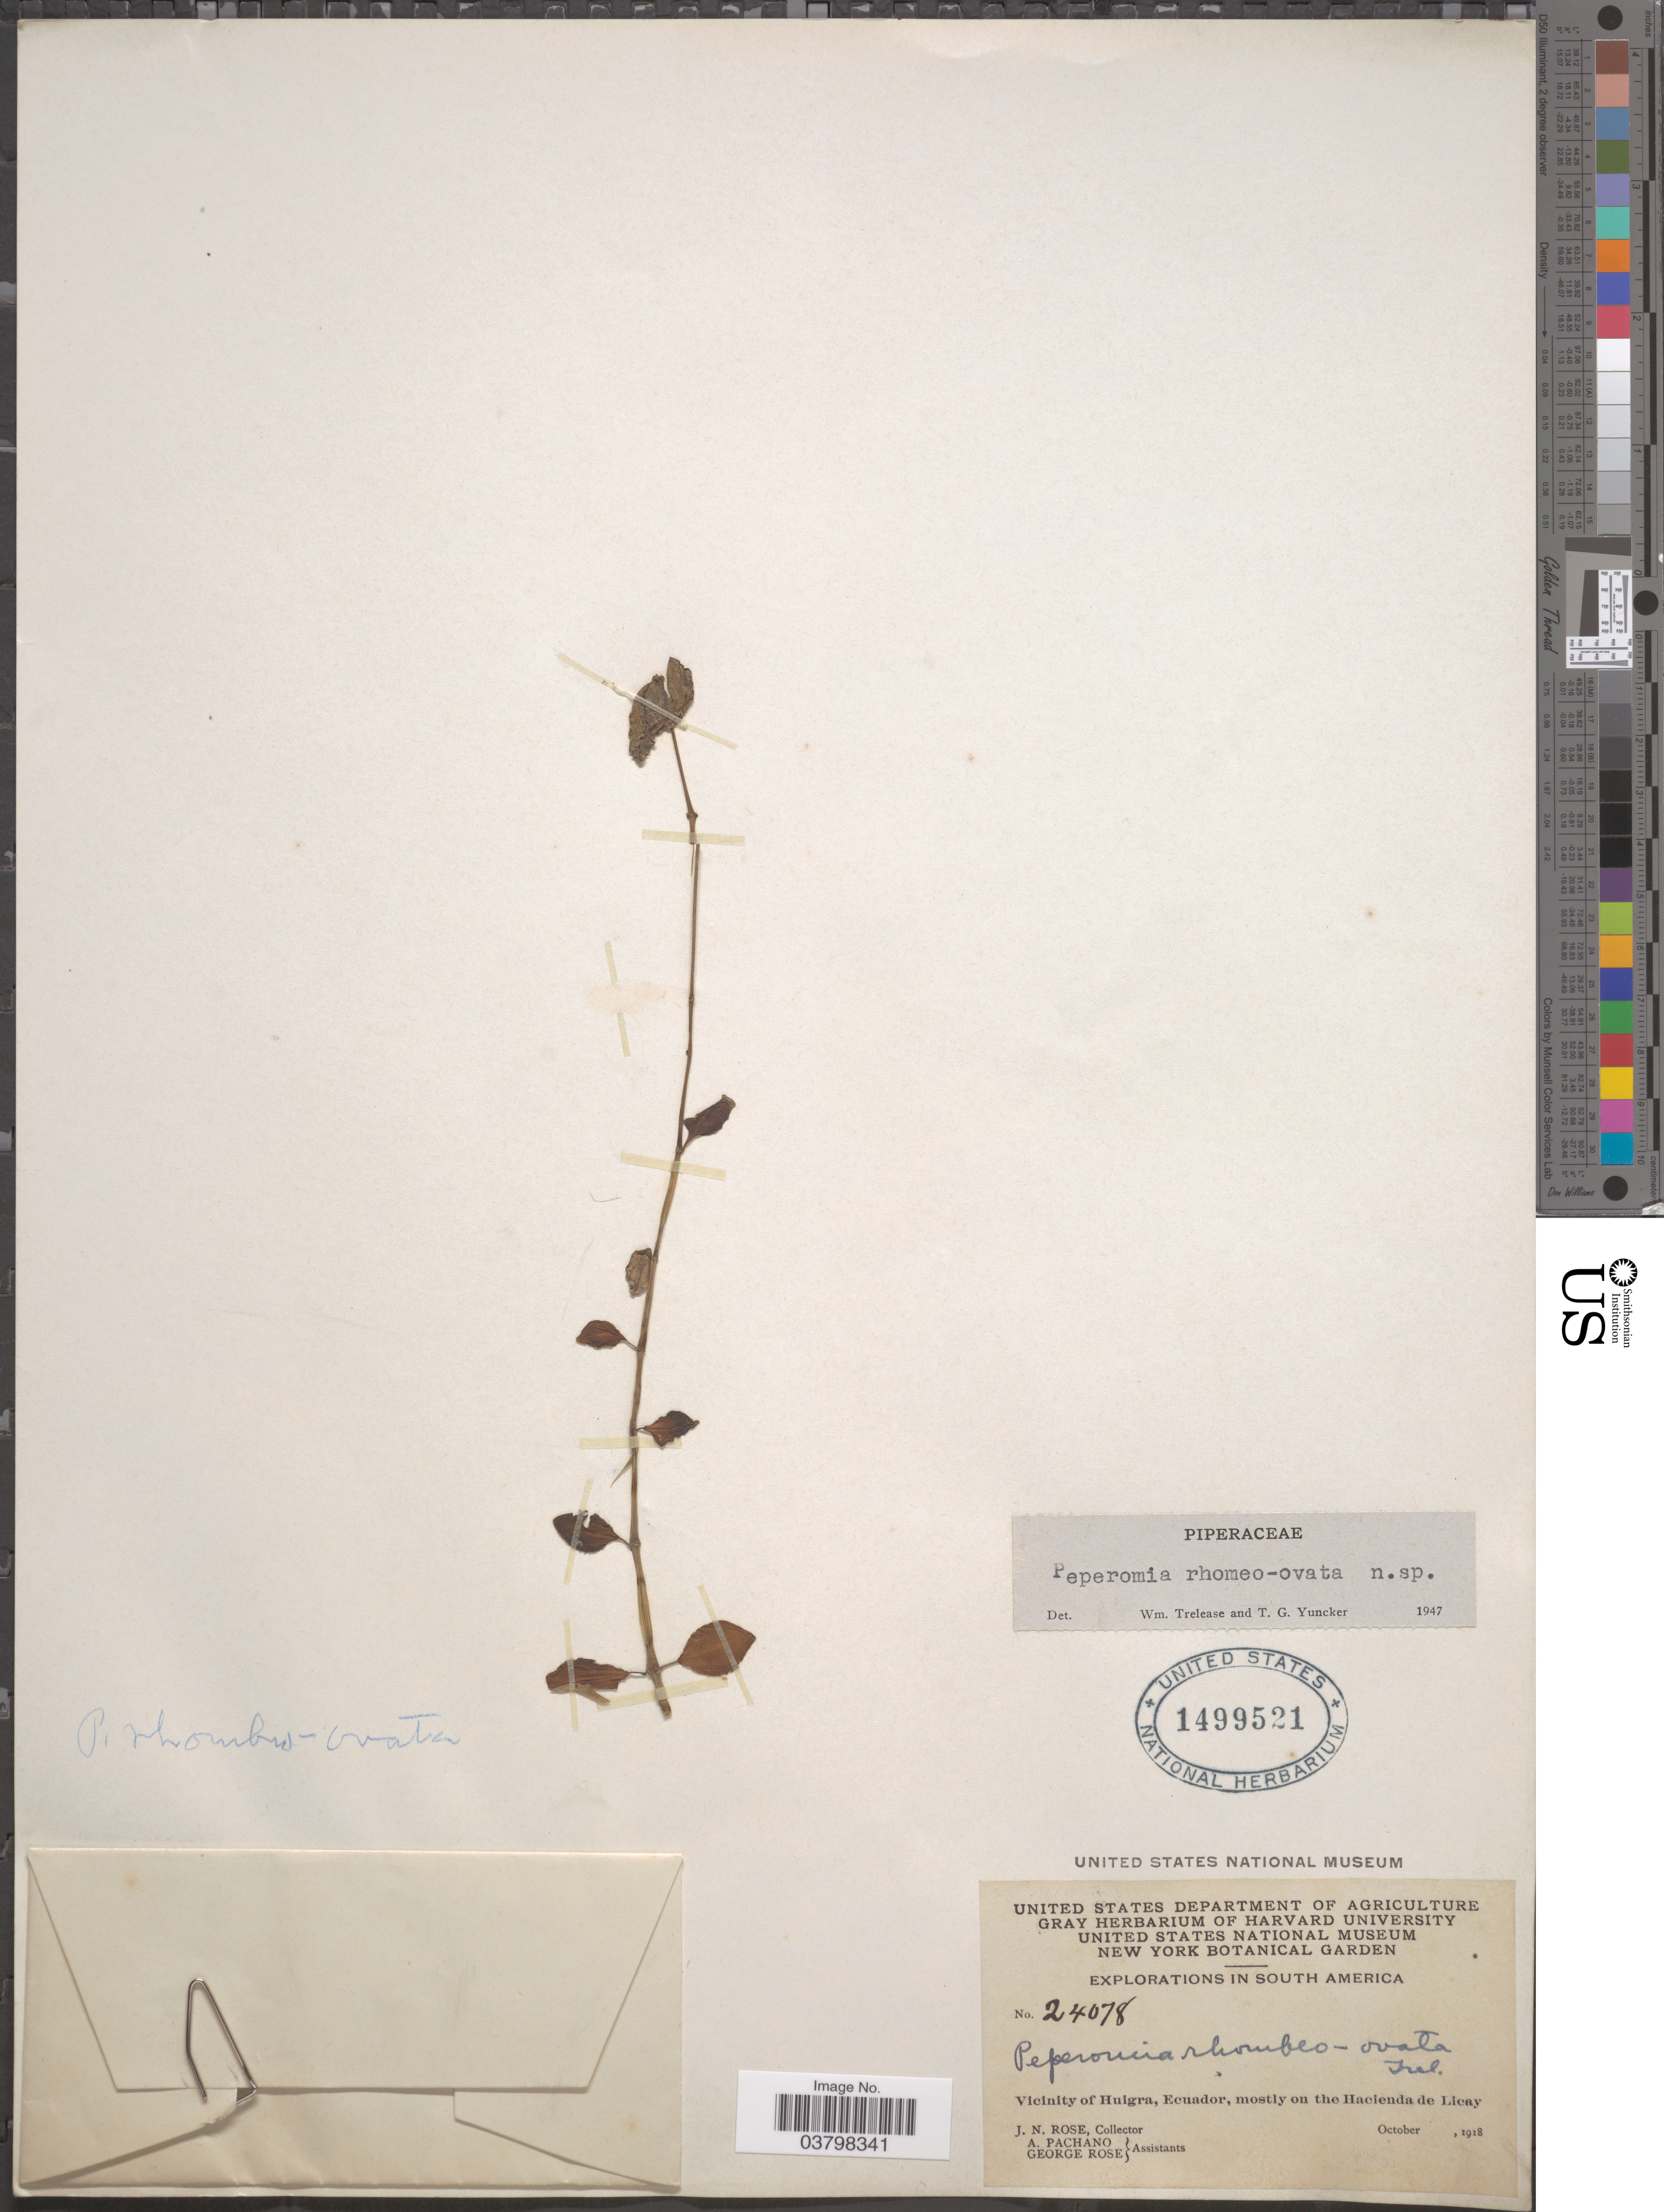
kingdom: Plantae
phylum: Tracheophyta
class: Magnoliopsida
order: Piperales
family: Piperaceae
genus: Peperomia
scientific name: Peperomia rhombeo-ovata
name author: Trel. & Yunck.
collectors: J. N. Rose, A. Pachano & G. Rose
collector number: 24078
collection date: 1918-10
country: Ecuador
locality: Vicinity of Huigra, mostly on the Hacienda de Licay.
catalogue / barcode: US 1499521